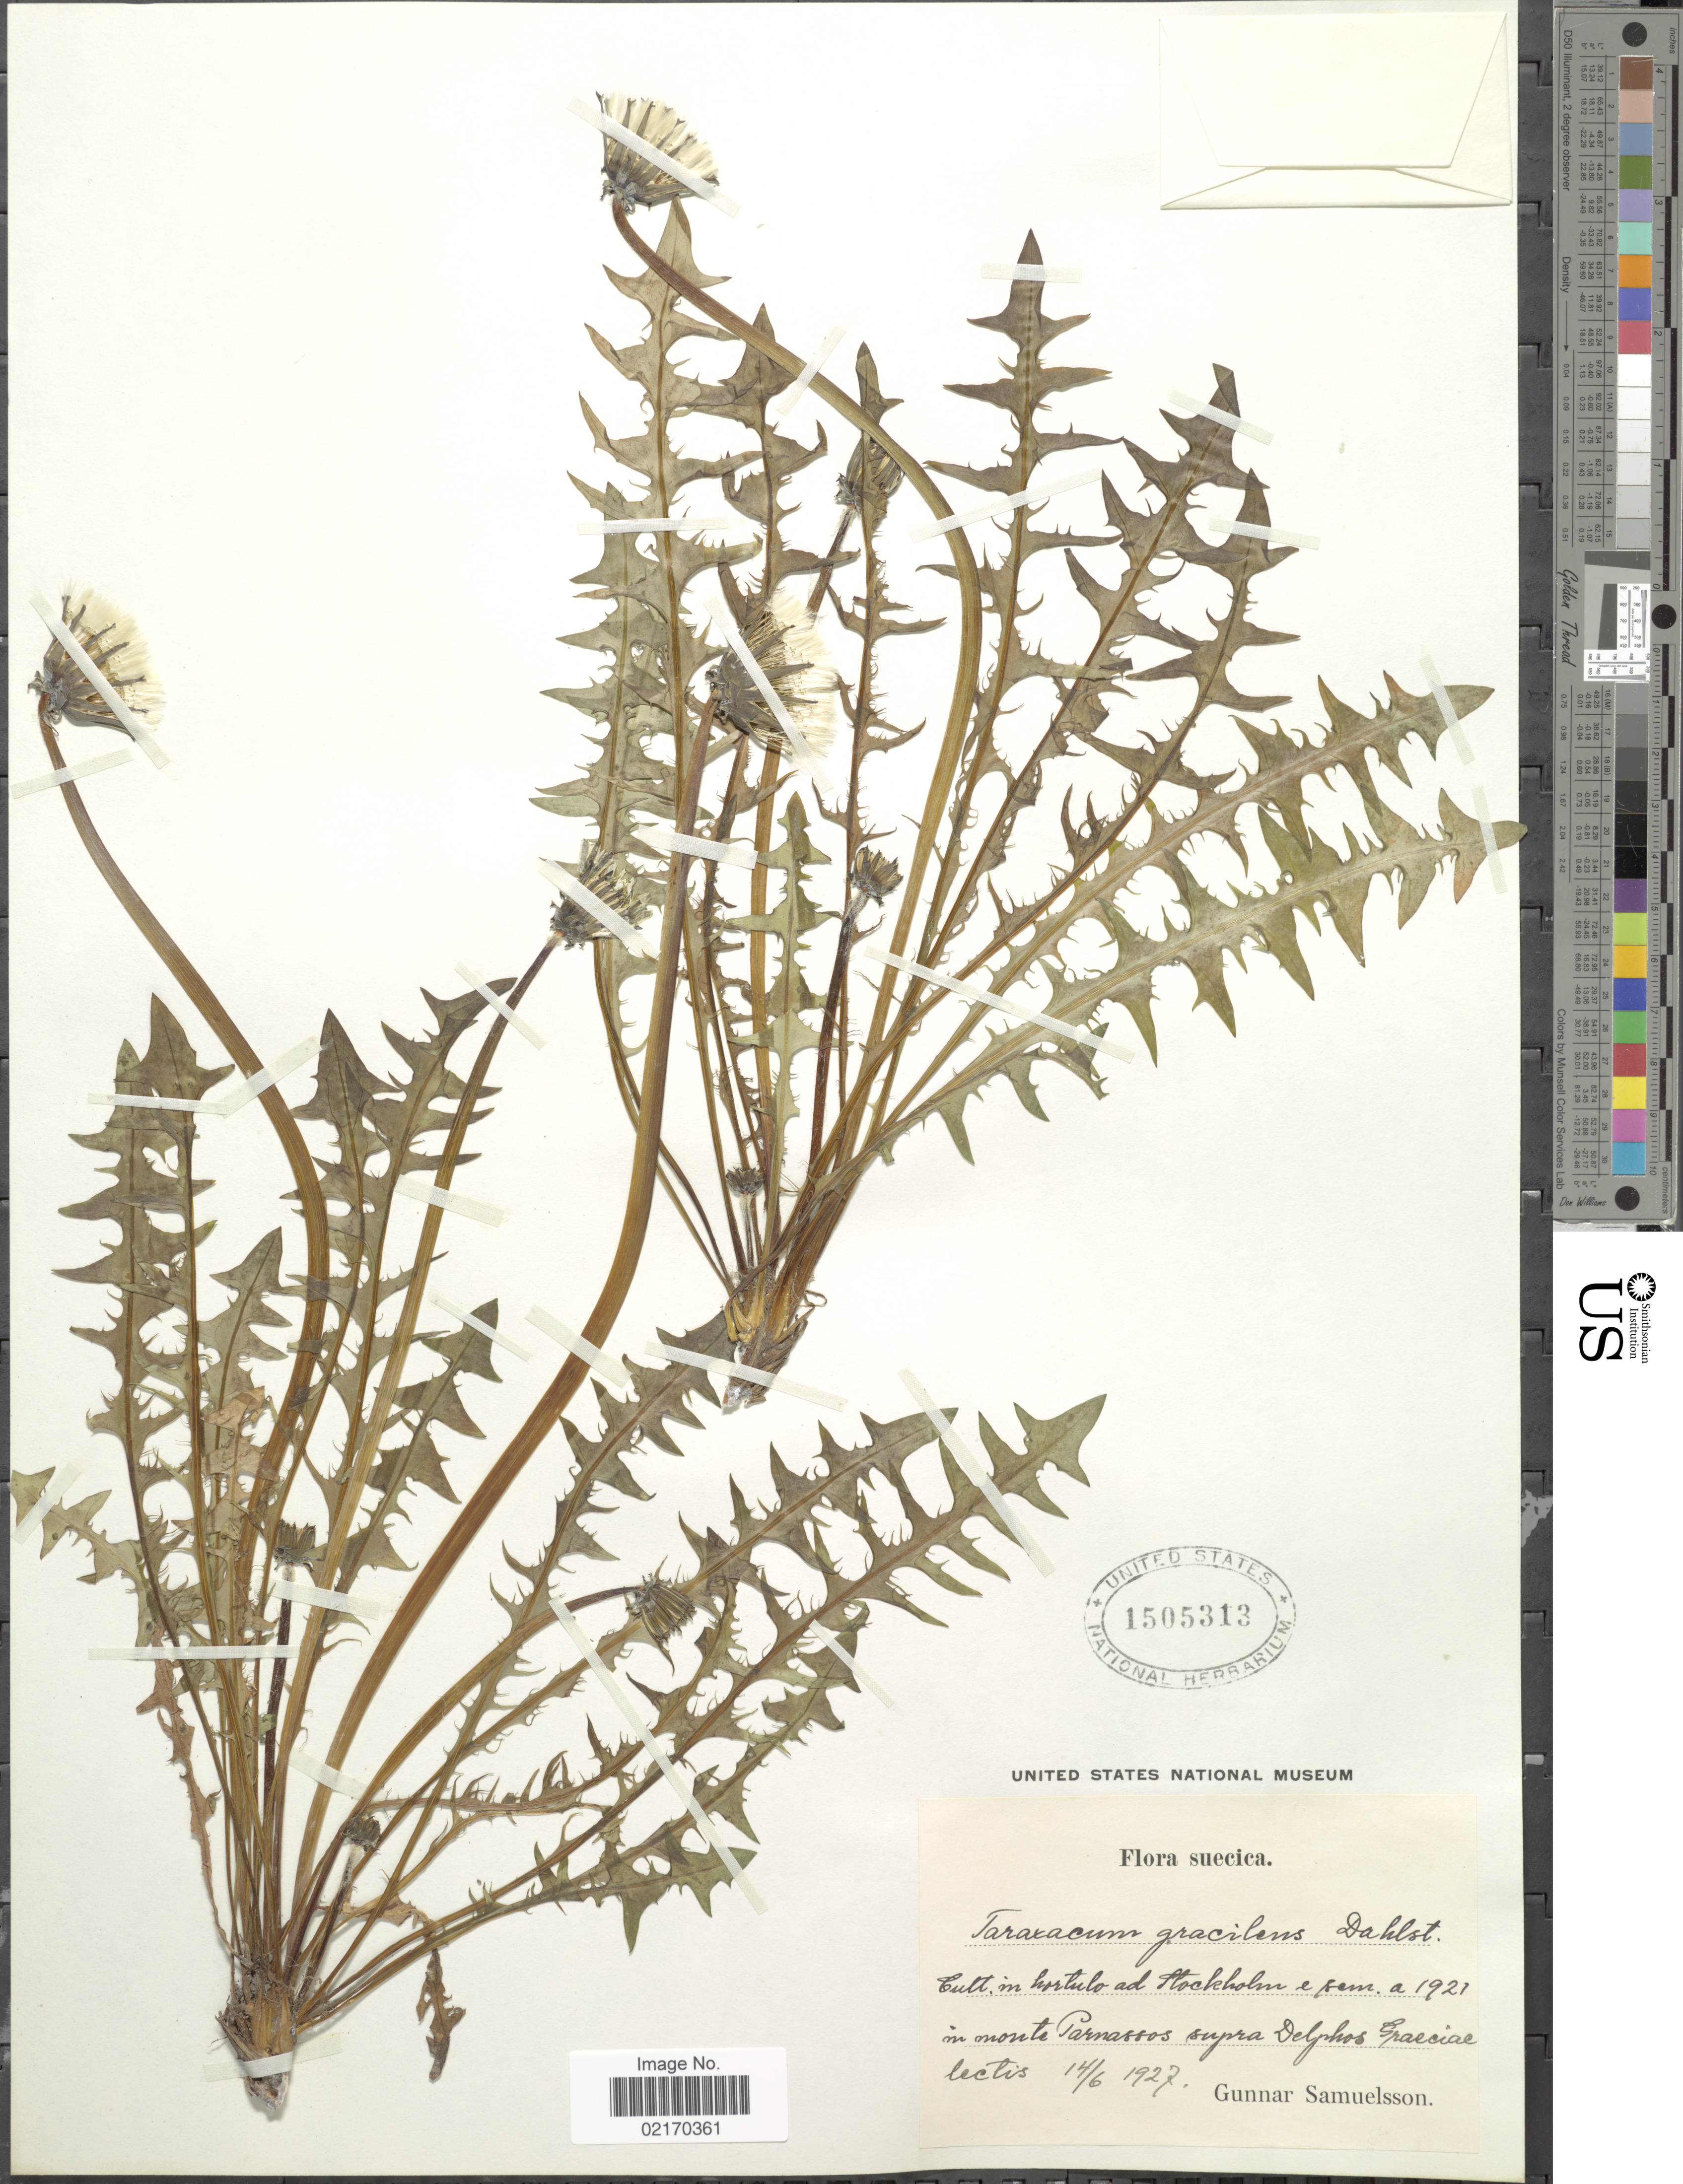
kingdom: Plantae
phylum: Tracheophyta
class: Magnoliopsida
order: Asterales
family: Asteraceae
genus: Taraxacum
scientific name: Taraxacum gracilens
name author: Dahlst.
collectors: G. Samuelsson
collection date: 1927-06-14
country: Sweden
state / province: Stockholm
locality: Cult in hortulo ad Stockholm a sem a. 1921 in monte Parnassos supra Delphos Graeciae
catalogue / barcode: US 1505313